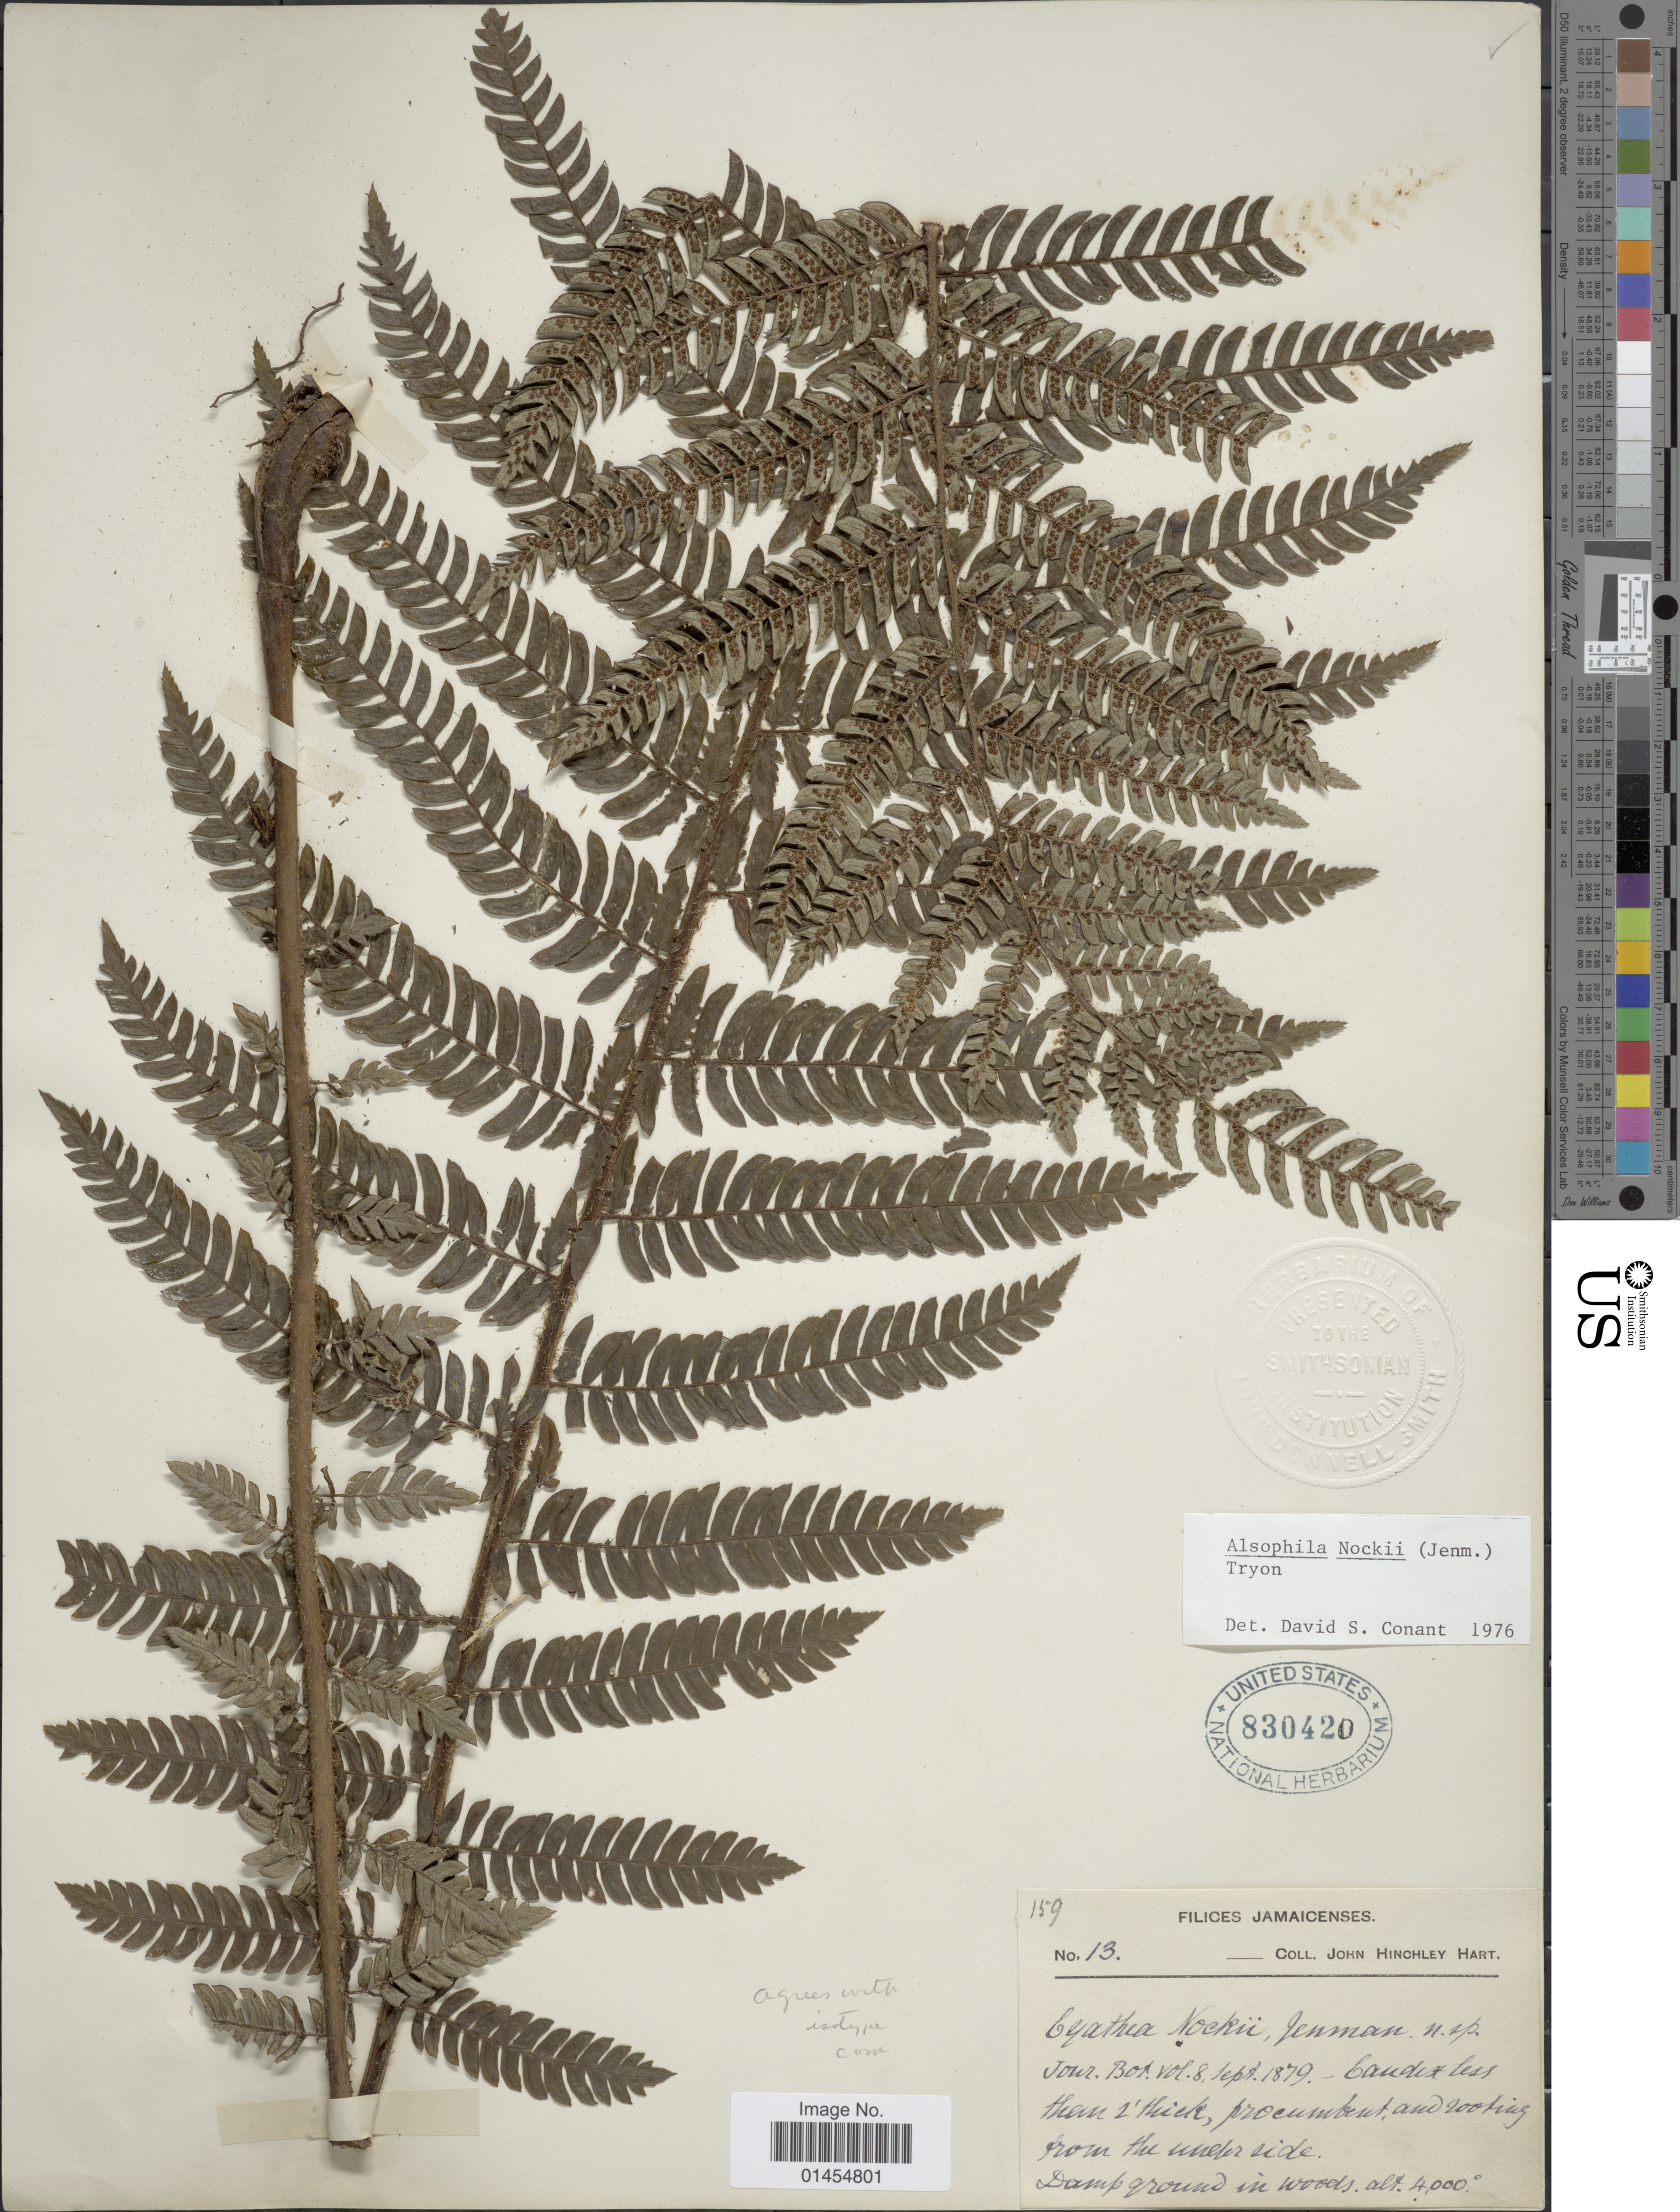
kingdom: Plantae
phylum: Tracheophyta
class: Polypodiopsida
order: Cyatheales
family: Cyatheaceae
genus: Alsophila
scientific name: Alsophila nockii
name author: (Jenman) R.M. Tryon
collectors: J. H. Hart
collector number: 13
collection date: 1879-09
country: Jamaica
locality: Tour. Bot. vol. 8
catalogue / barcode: US 830420